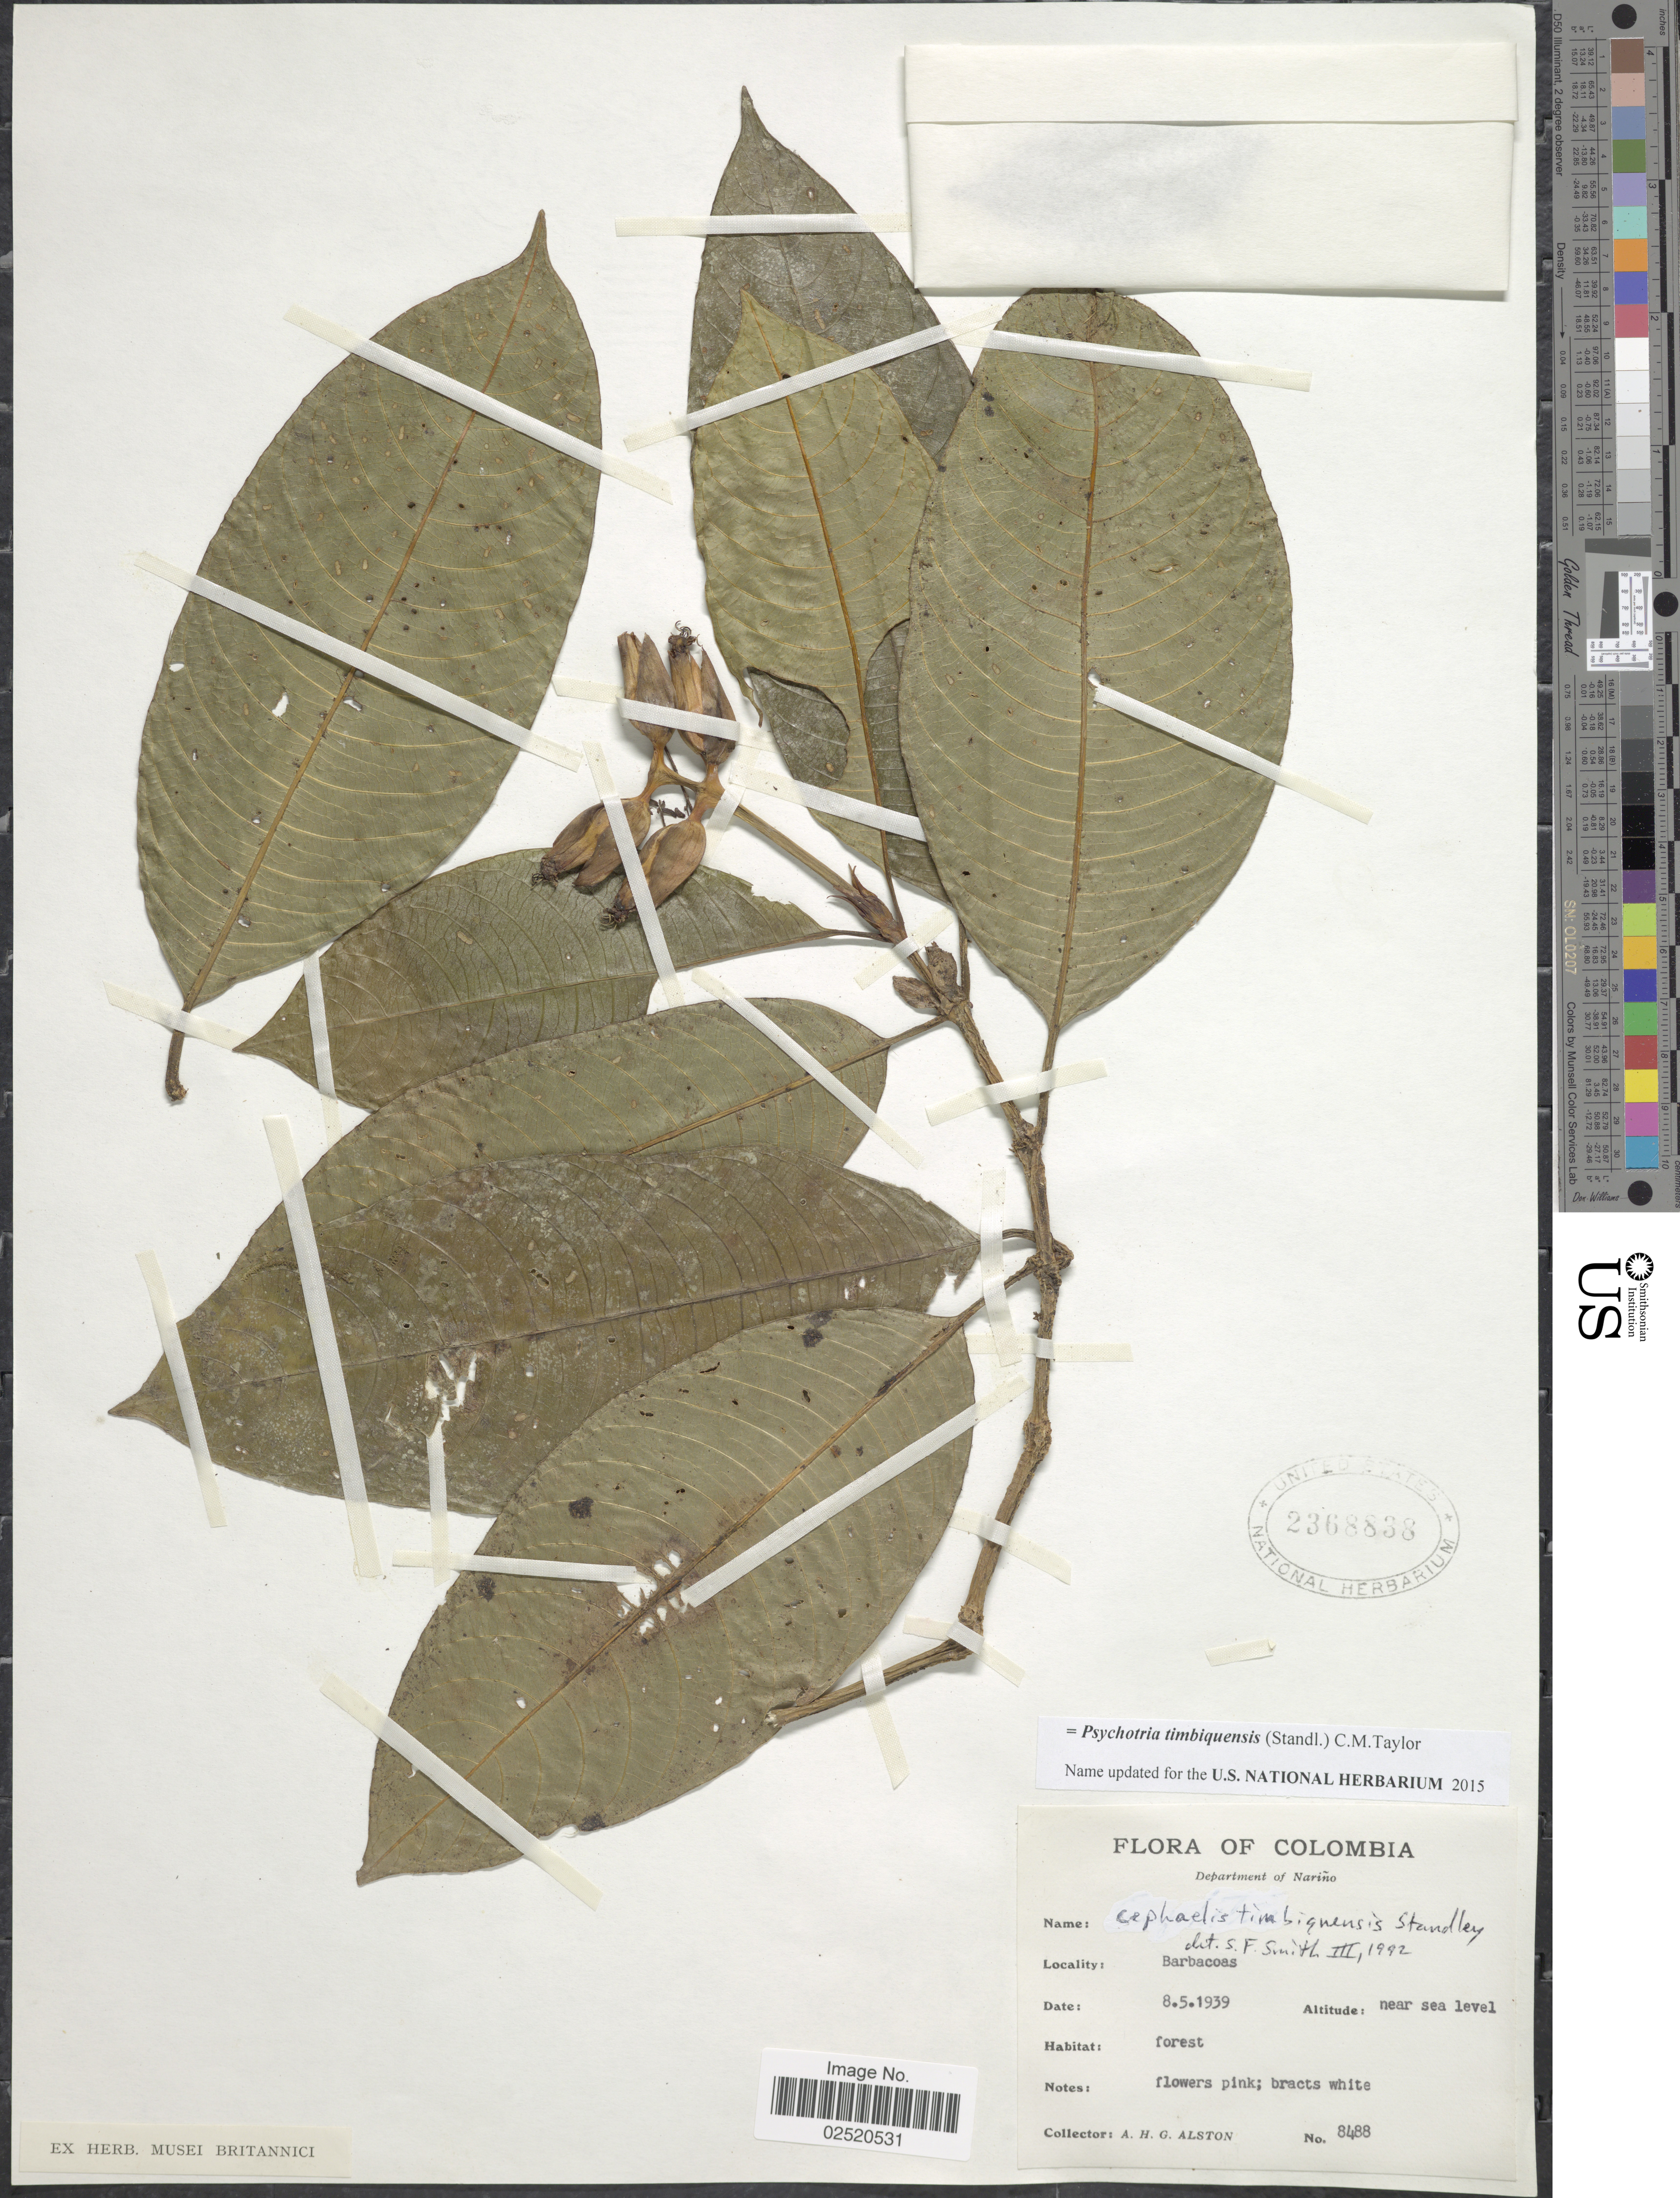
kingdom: Plantae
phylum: Tracheophyta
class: Magnoliopsida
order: Gentianales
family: Rubiaceae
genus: Psychotria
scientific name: Psychotria timbiquensis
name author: (Standl.) C.M. Taylor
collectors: A. H. Alston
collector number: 8488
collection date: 1939-05-08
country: Colombia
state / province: Nariño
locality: Barbacoas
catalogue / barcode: US 2368888